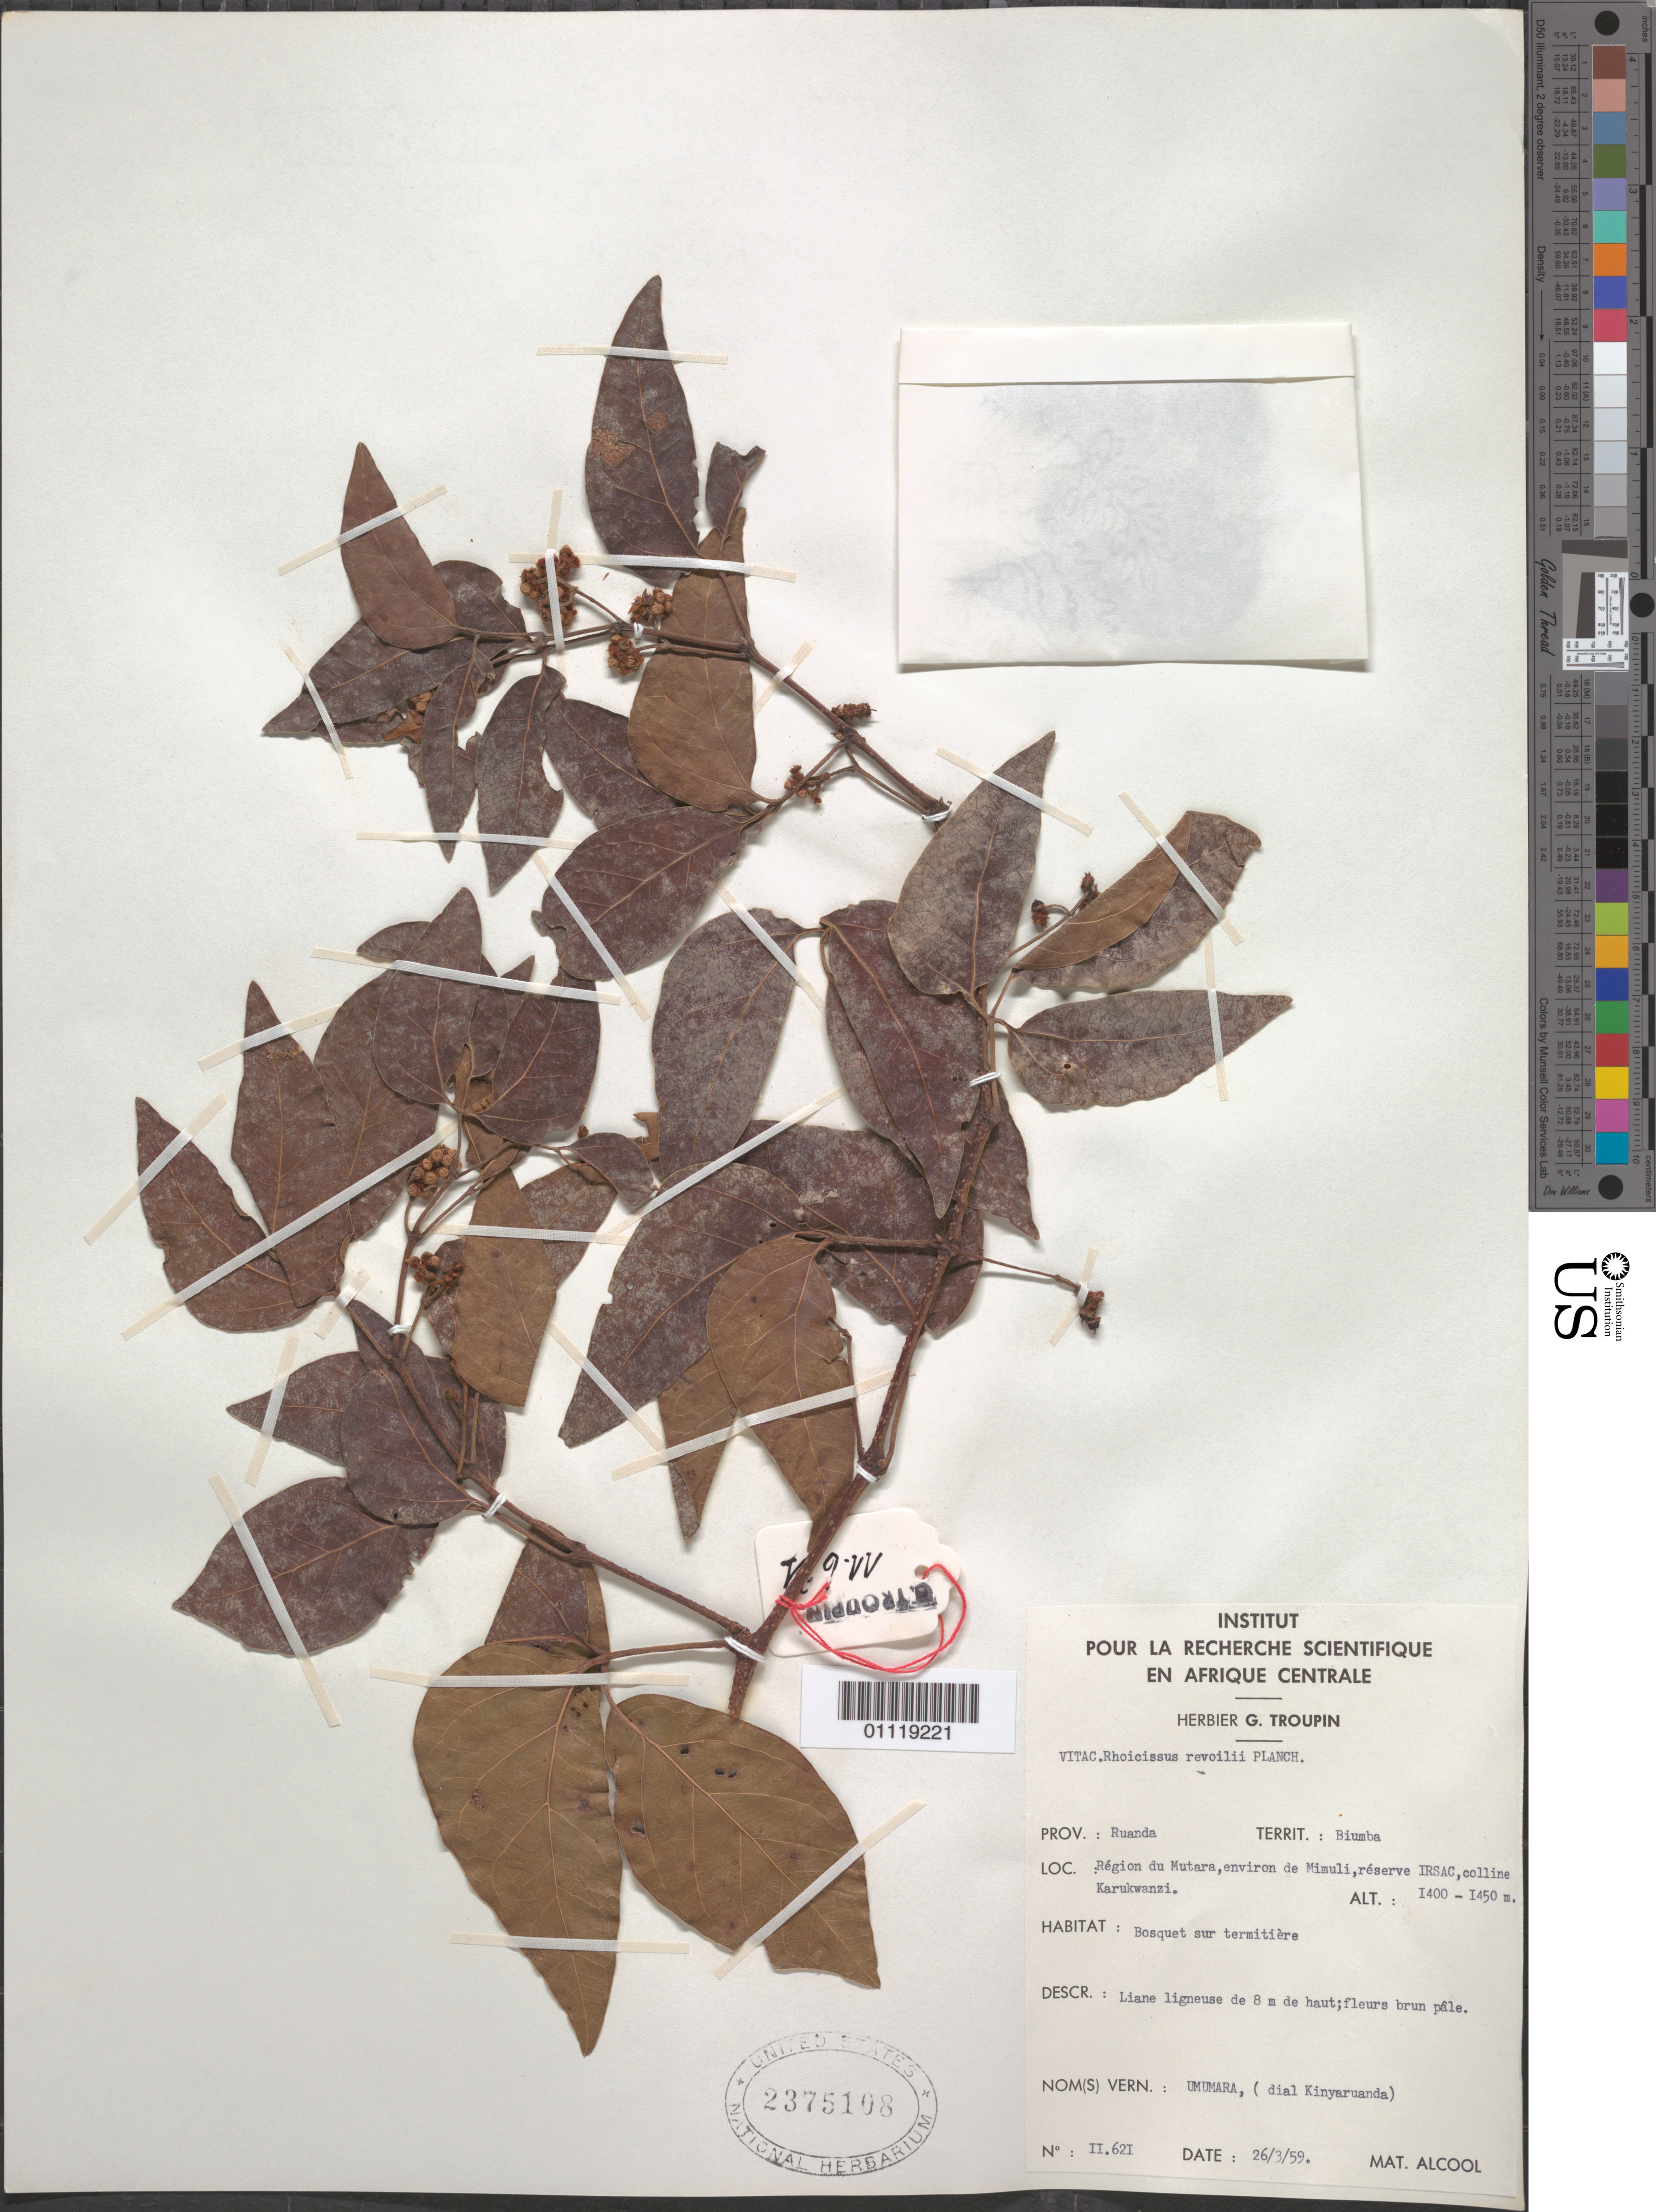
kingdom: Plantae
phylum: Tracheophyta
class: Magnoliopsida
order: Vitales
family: Vitaceae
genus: Rhoicissus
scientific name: Rhoicissus revoilii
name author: Planch.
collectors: G. Troupin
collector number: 11621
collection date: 1959-03-26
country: Rwanda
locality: Prov. Ruanda; Territ. Biumba. Region du Mutara, environ de Mimuli, feserve Irsac, colline Karukwanzi.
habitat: Bosquet sur termitiere.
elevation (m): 1400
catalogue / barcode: US 2375108